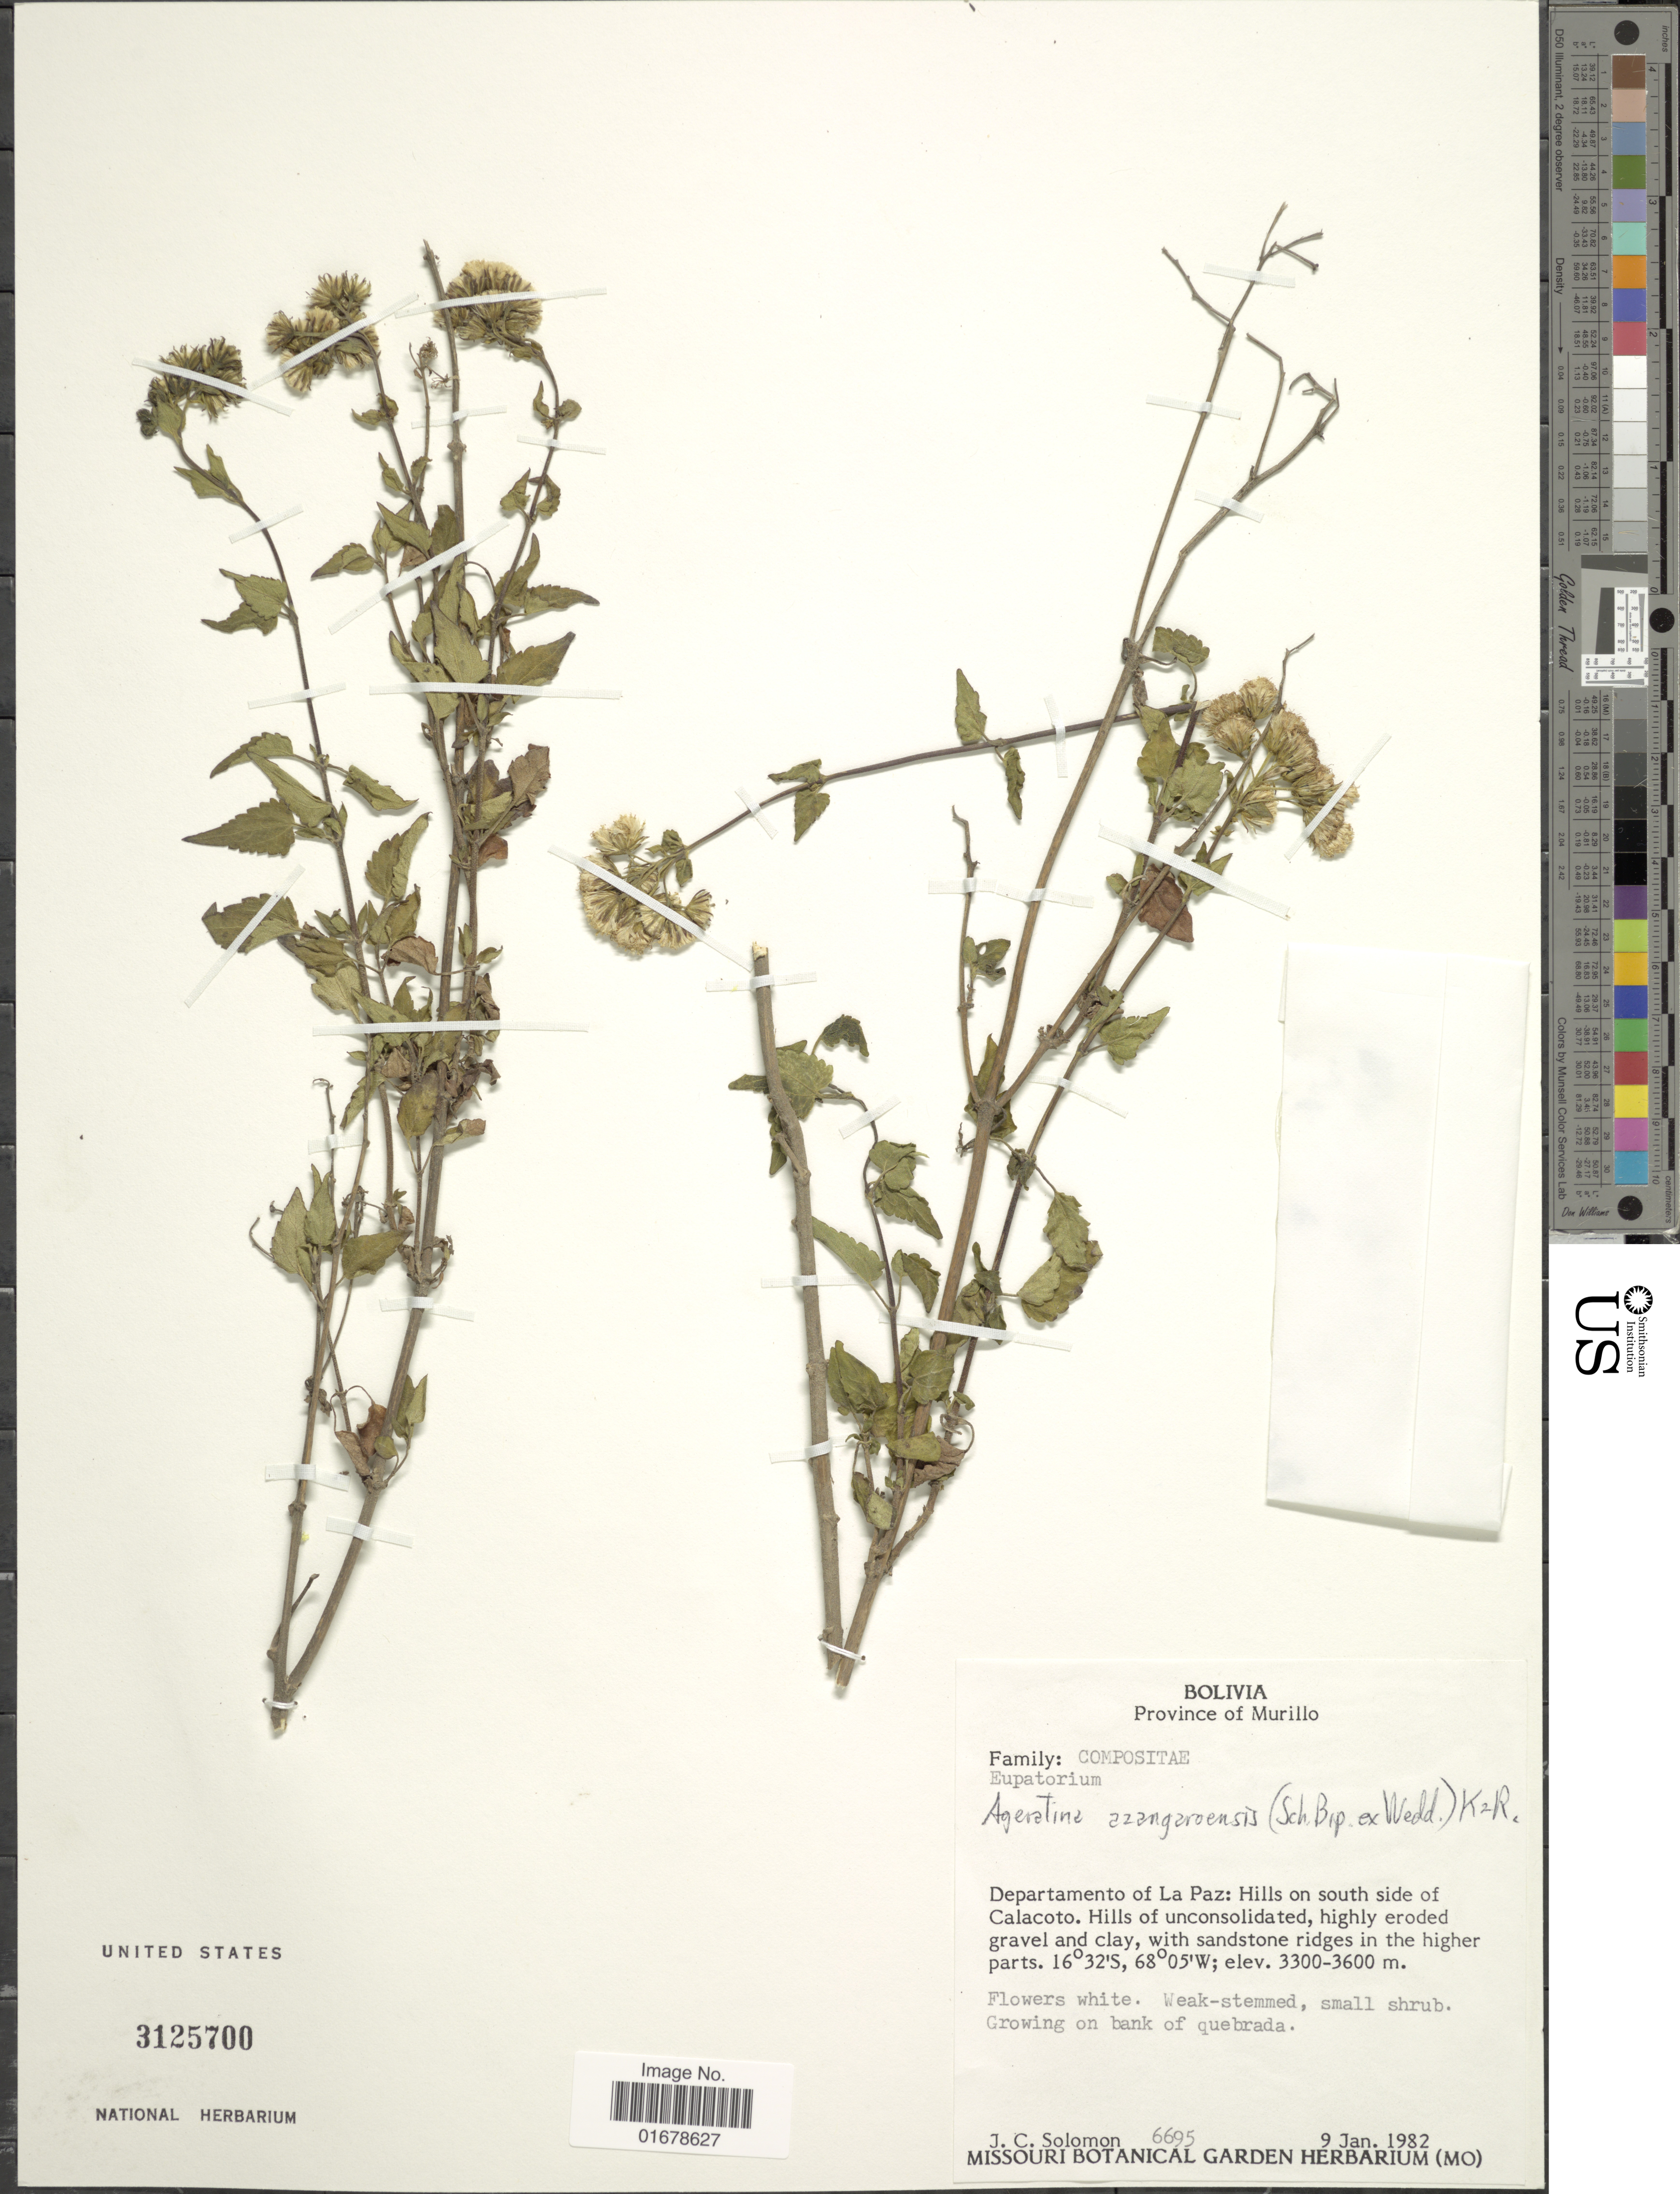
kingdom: Plantae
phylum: Tracheophyta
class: Magnoliopsida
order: Asterales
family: Asteraceae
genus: Ageratina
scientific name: Ageratina azangaroensis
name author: (Sch. Bip. ex Wedd.) R.M. King & H. Rob.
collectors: J. C. Solomon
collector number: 6695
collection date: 1982-01-09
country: Bolivia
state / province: La Paz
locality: Province of Murillo, Departamento of La Paz: Hills on south side of Calacoto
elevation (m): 3300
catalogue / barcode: US 3125700